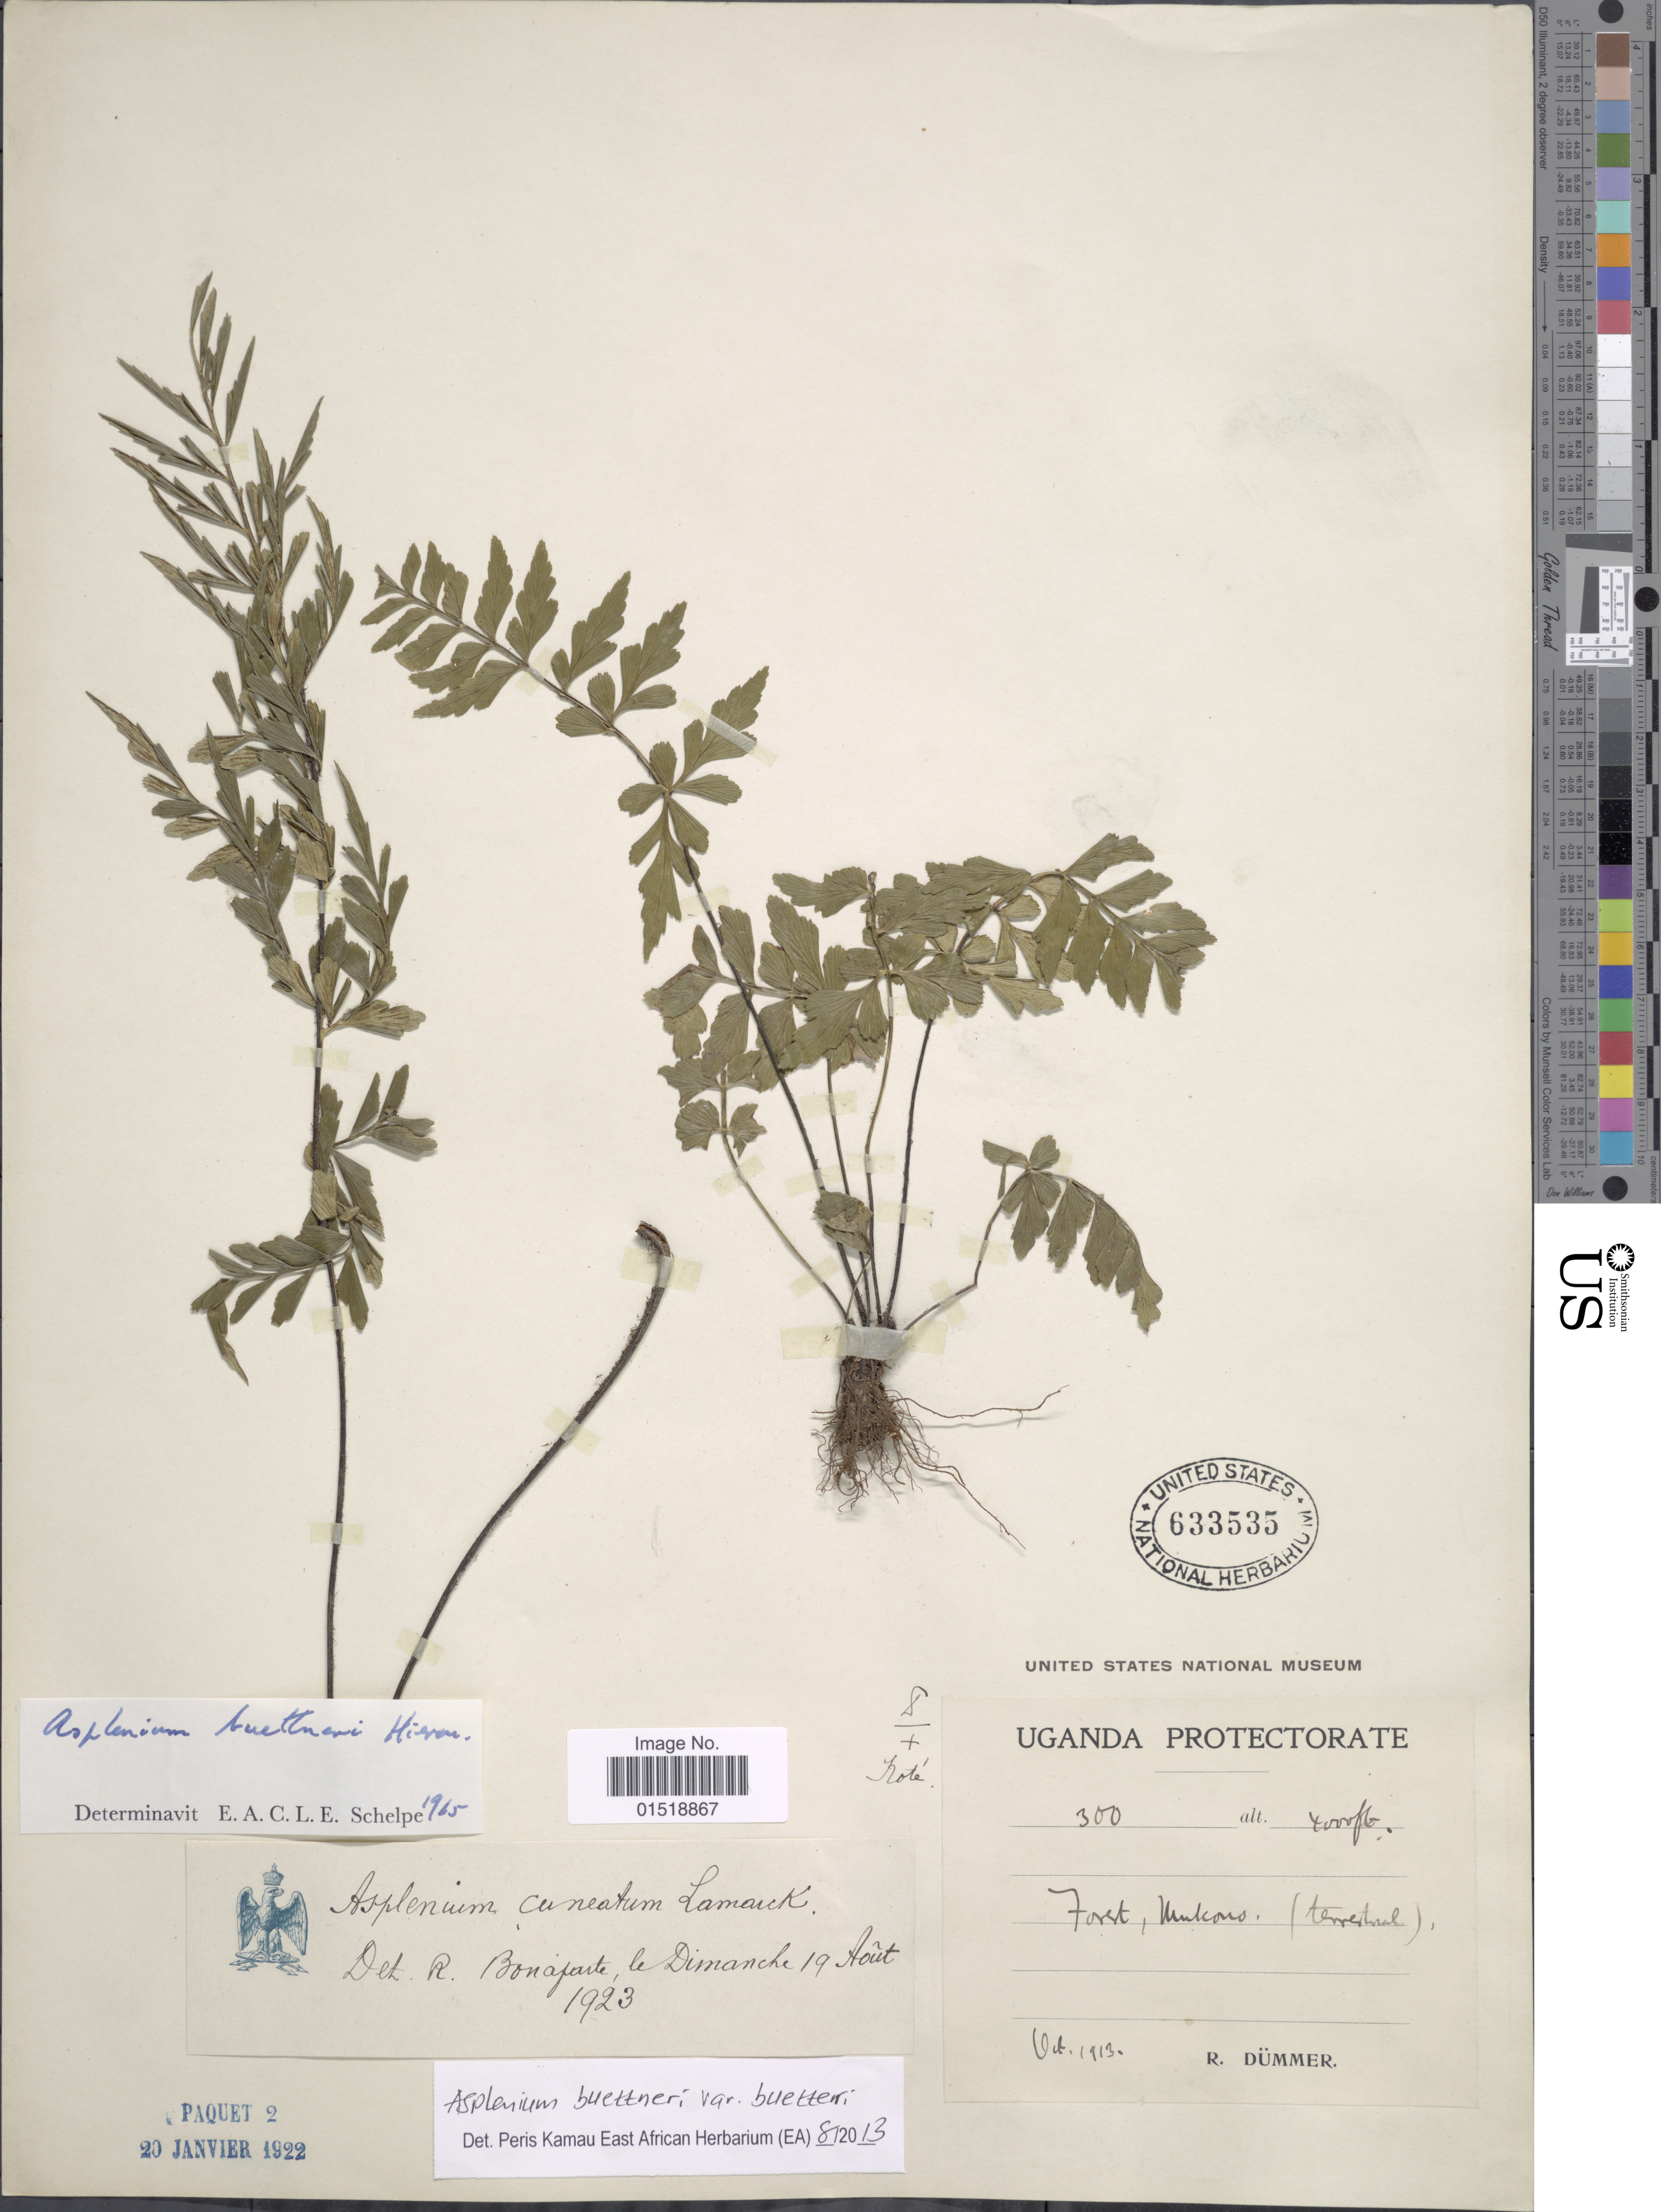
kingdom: Plantae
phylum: Tracheophyta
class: Polypodiopsida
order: Polypodiales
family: Aspleniaceae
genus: Asplenium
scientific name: Asplenium buettneri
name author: Hieron.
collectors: R. A. Dümmer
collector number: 300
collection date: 1913-10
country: Uganda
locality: Forest, Mukono.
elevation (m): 1219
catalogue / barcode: US 633535